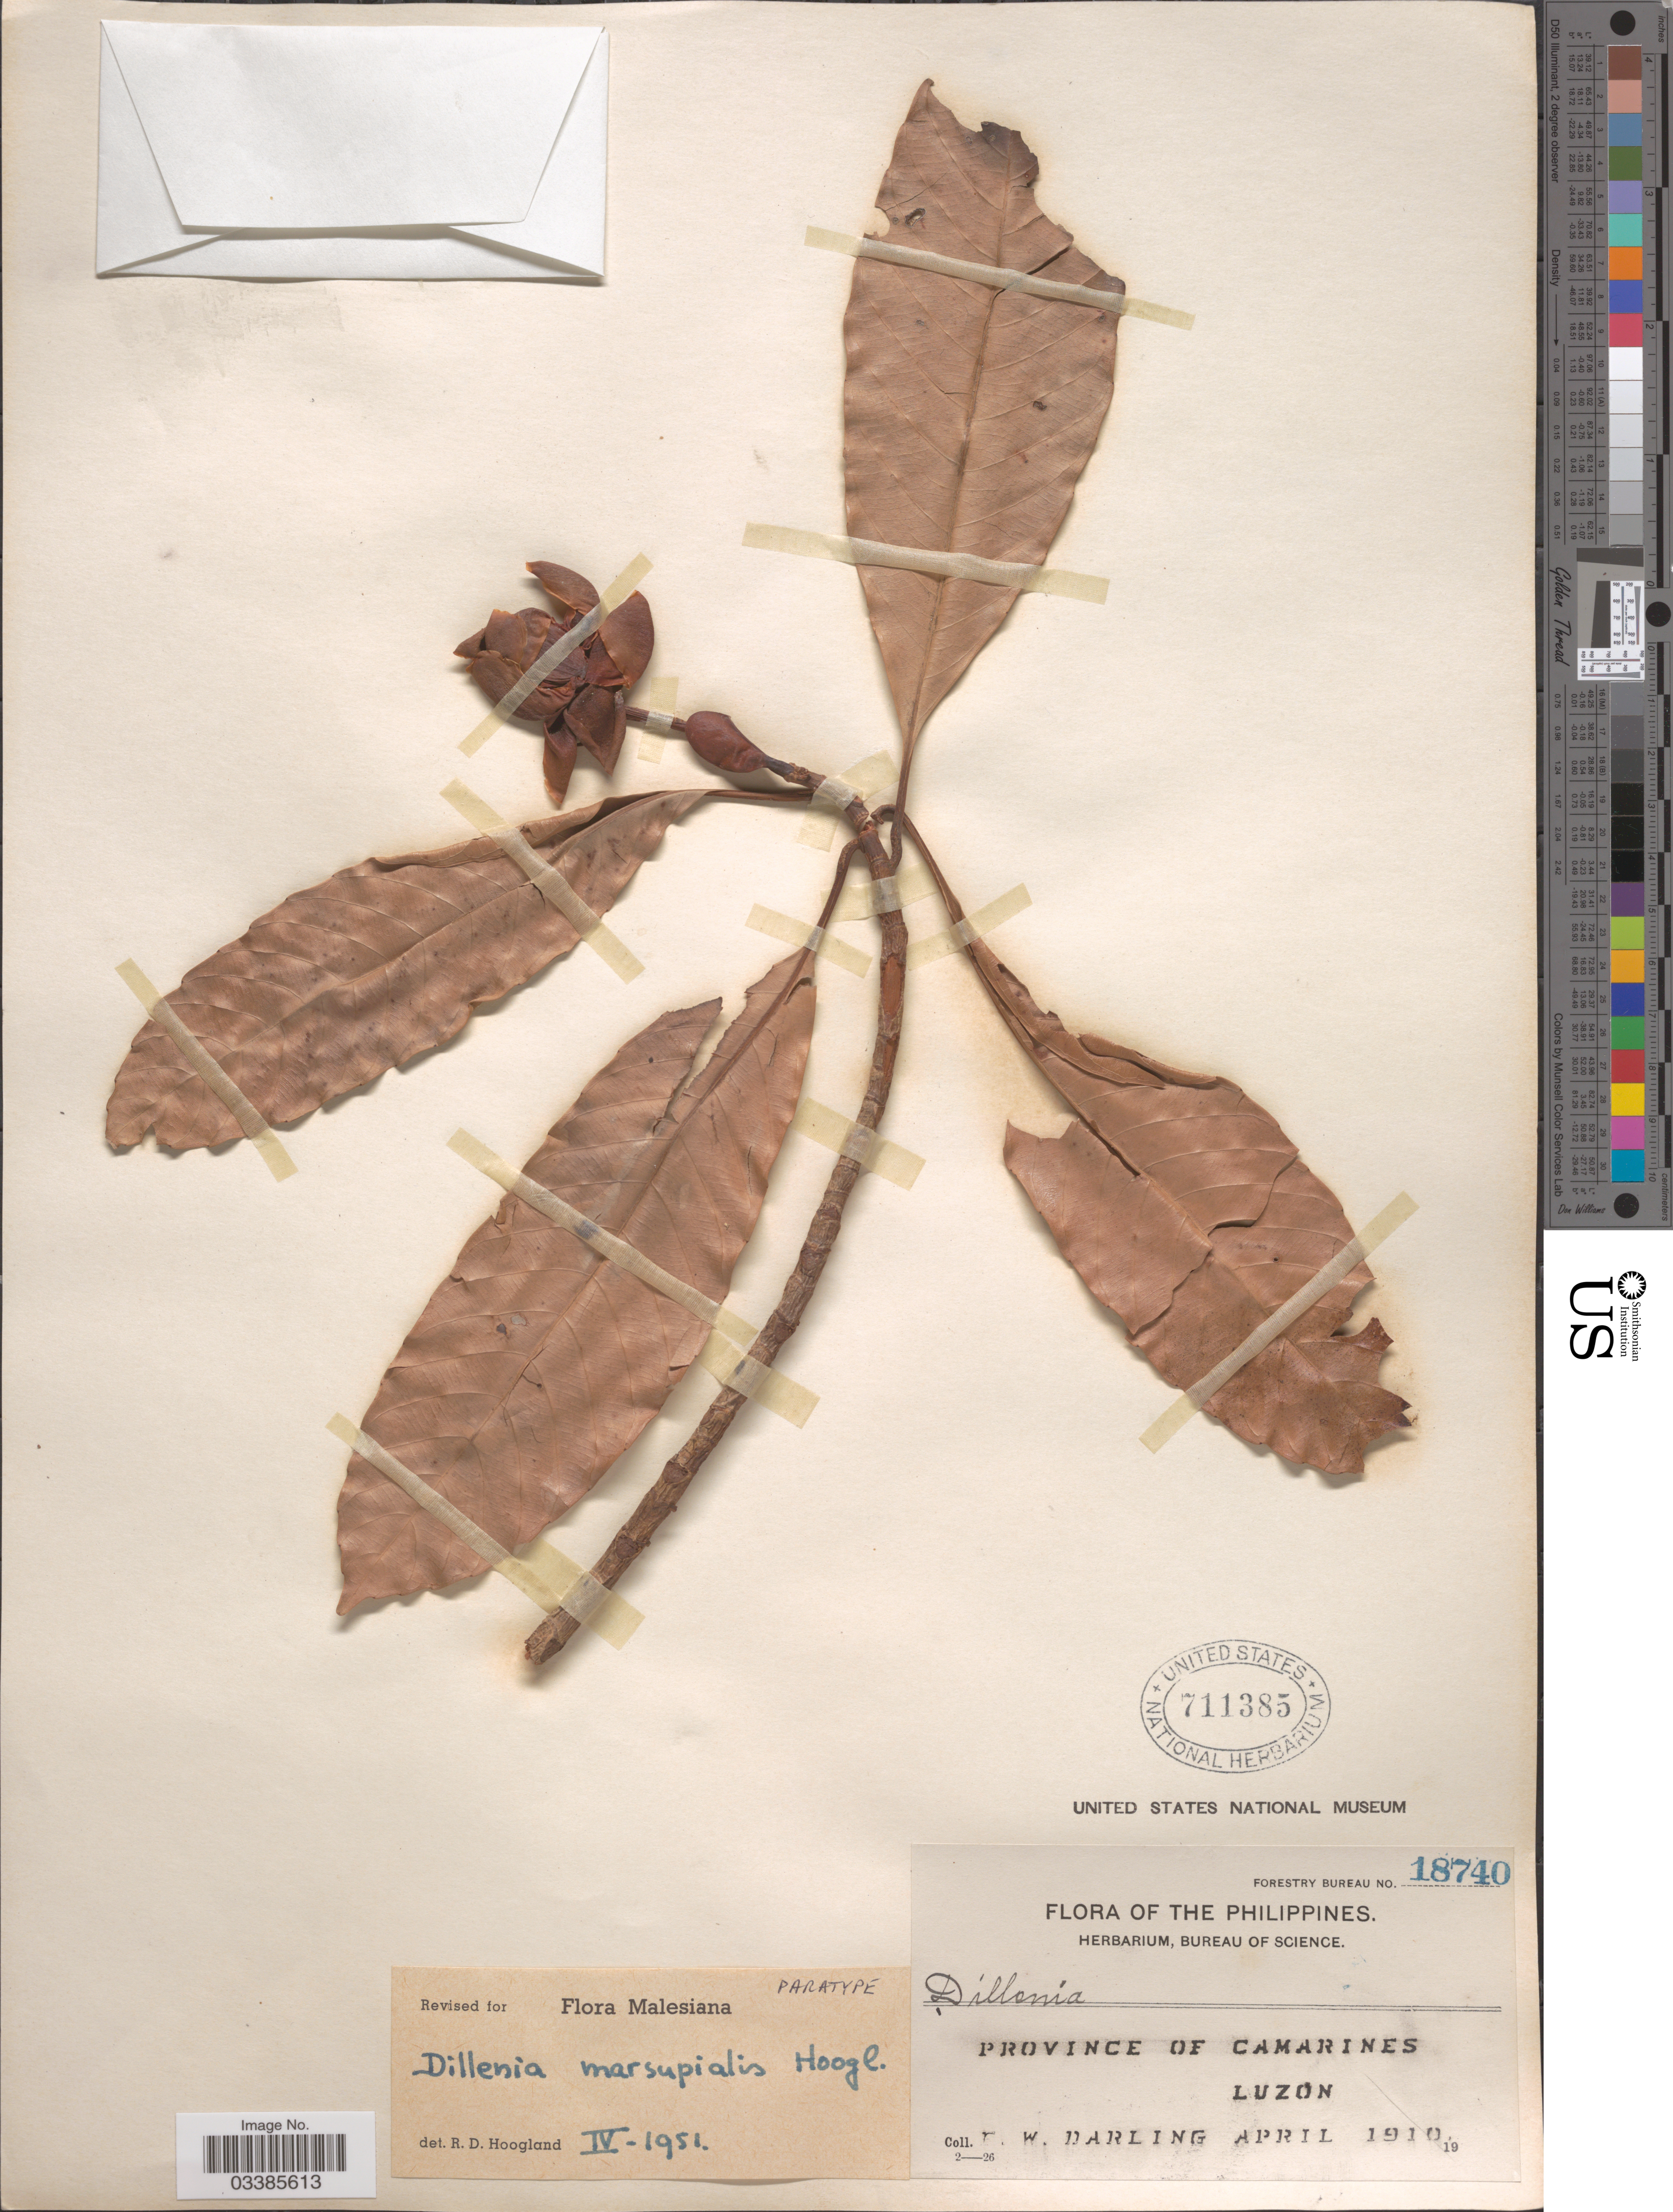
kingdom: Plantae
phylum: Tracheophyta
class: Magnoliopsida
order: Dilleniales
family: Dilleniaceae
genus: Dillenia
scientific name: Dillenia marsupialis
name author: Hoogland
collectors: F. Darling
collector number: Forestry Bureau 18740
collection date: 1910-04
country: Philippines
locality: Province of Camarines. Luzon.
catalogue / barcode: US 711385